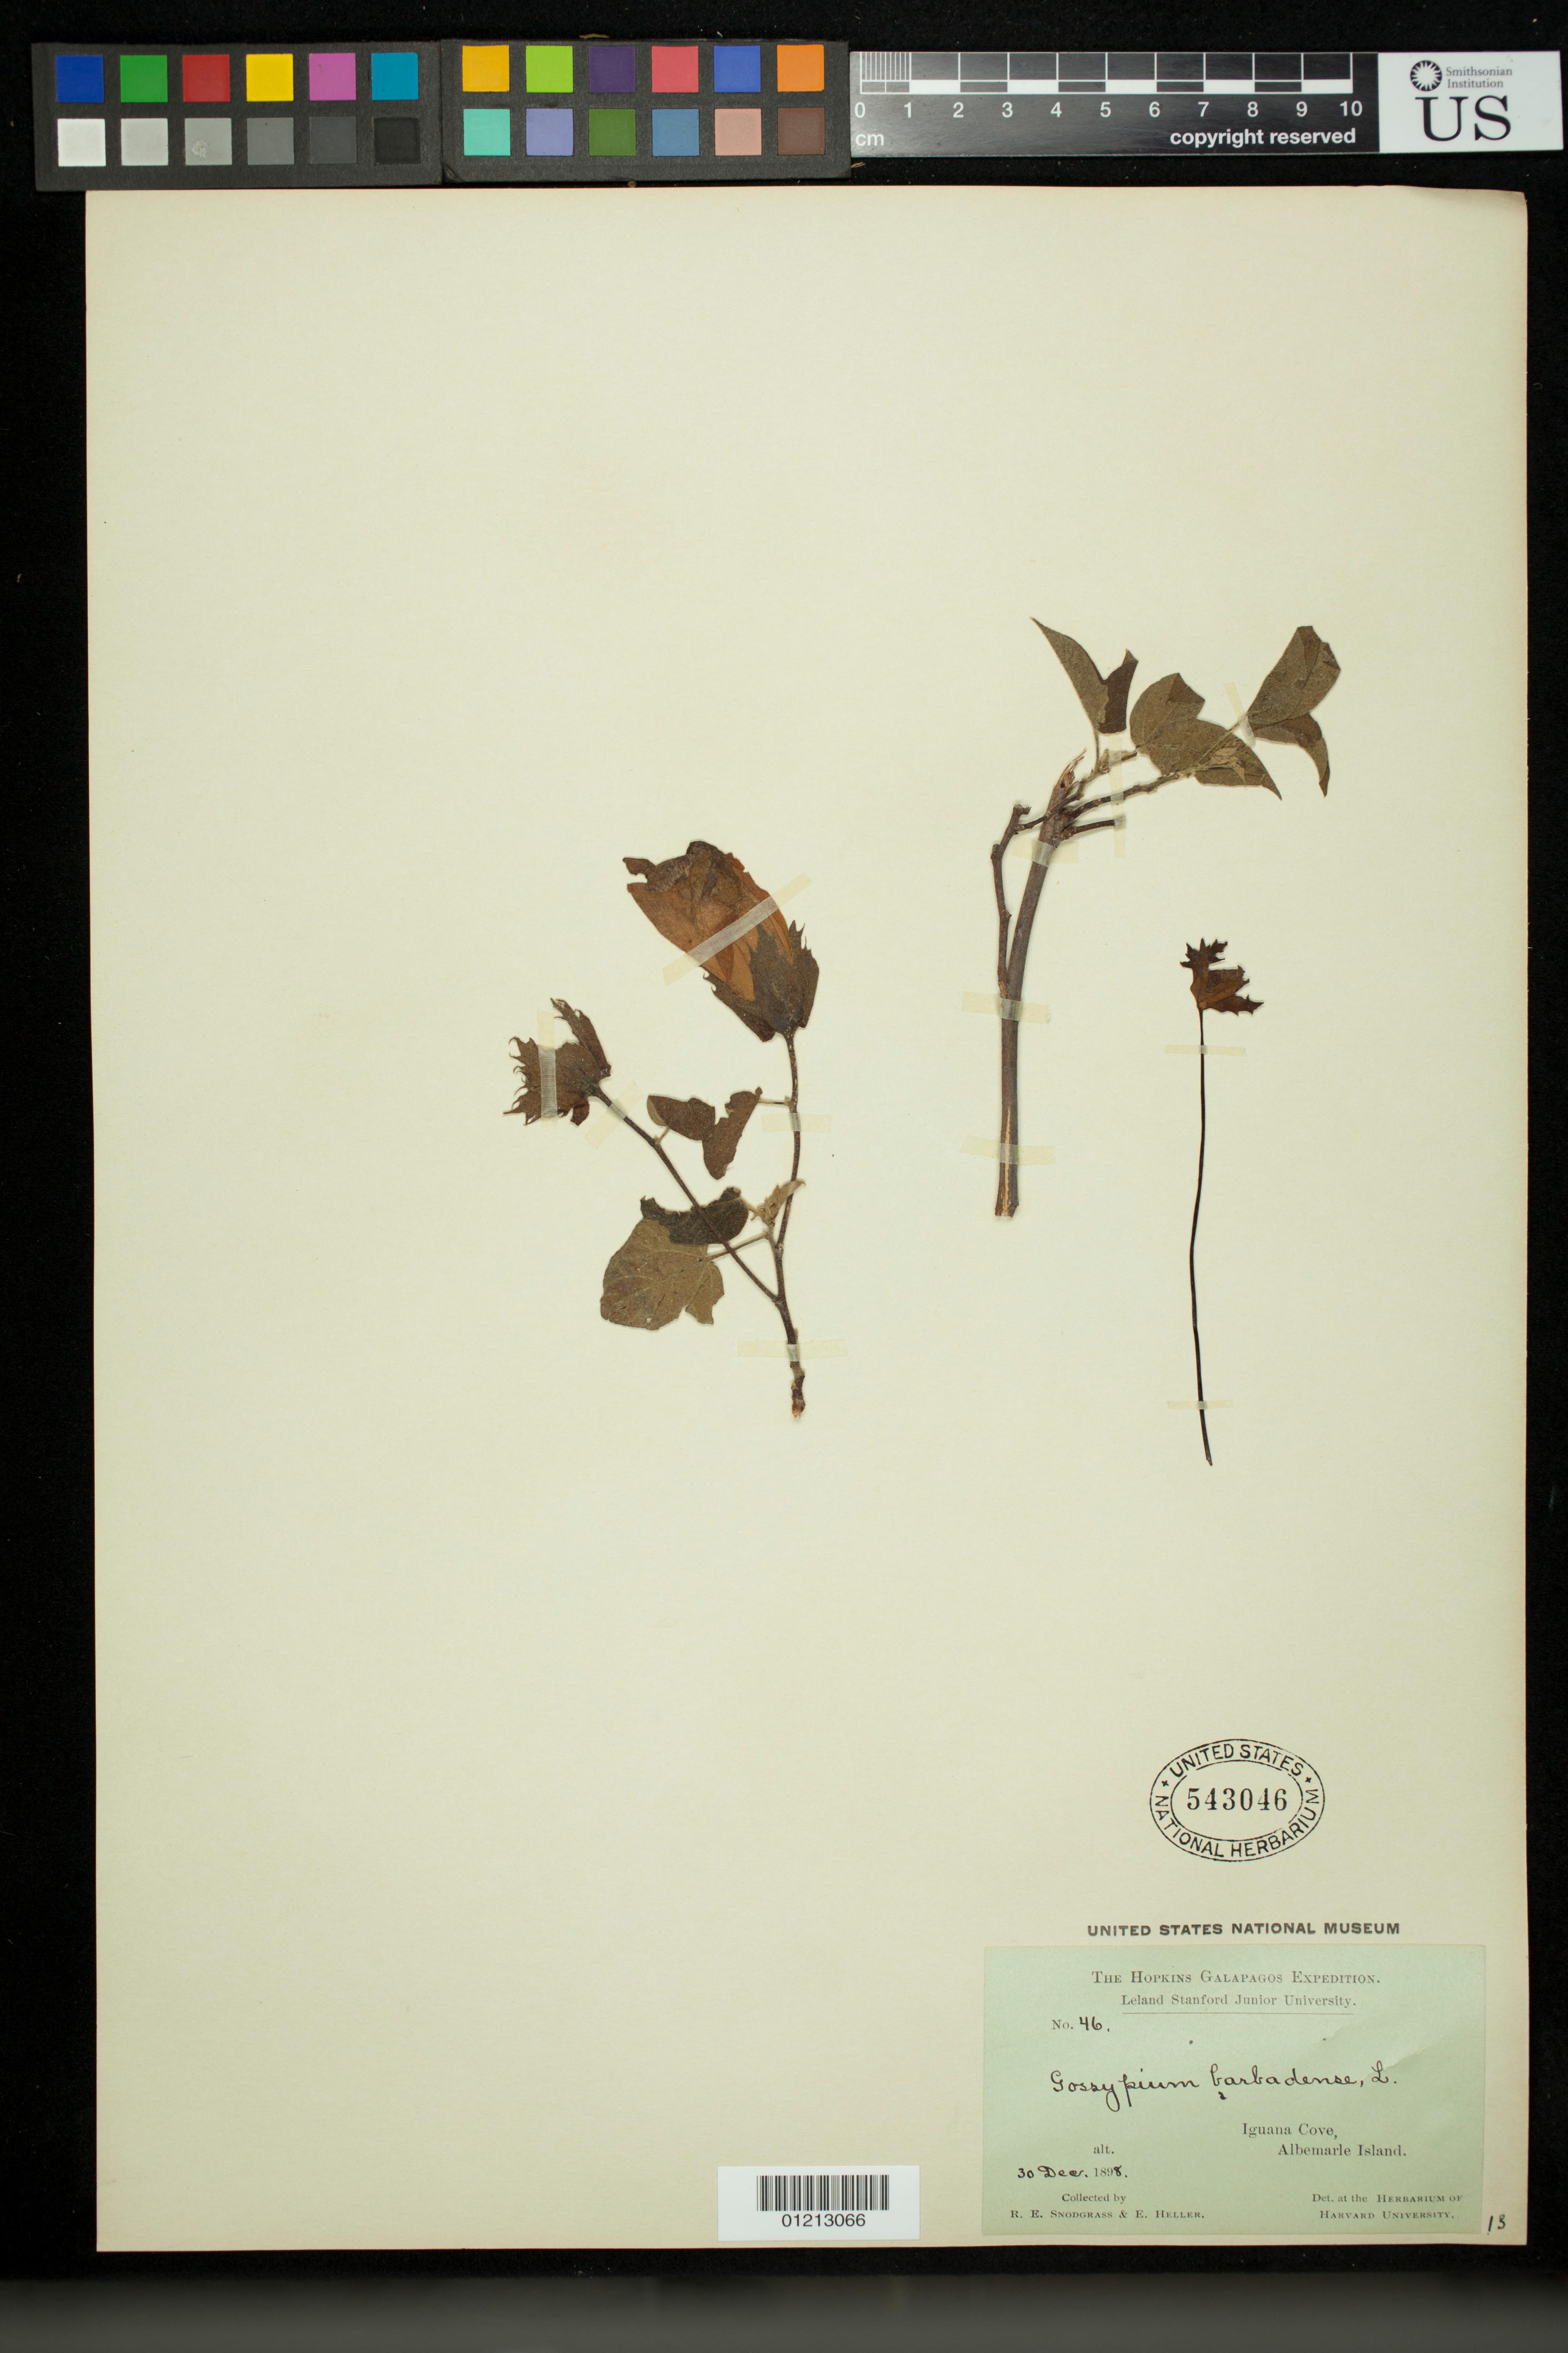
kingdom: Plantae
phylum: Tracheophyta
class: Magnoliopsida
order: Malvales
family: Malvaceae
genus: Gossypium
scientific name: Gossypium barbadense var. darwinii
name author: (G. Watt) J.B. Hutch.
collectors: R. E. Snodgrass & E. Heller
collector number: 46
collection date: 1898-12-30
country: Ecuador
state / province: Colón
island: Isabela [Albemarle]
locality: Iguana Cove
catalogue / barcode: US 543046